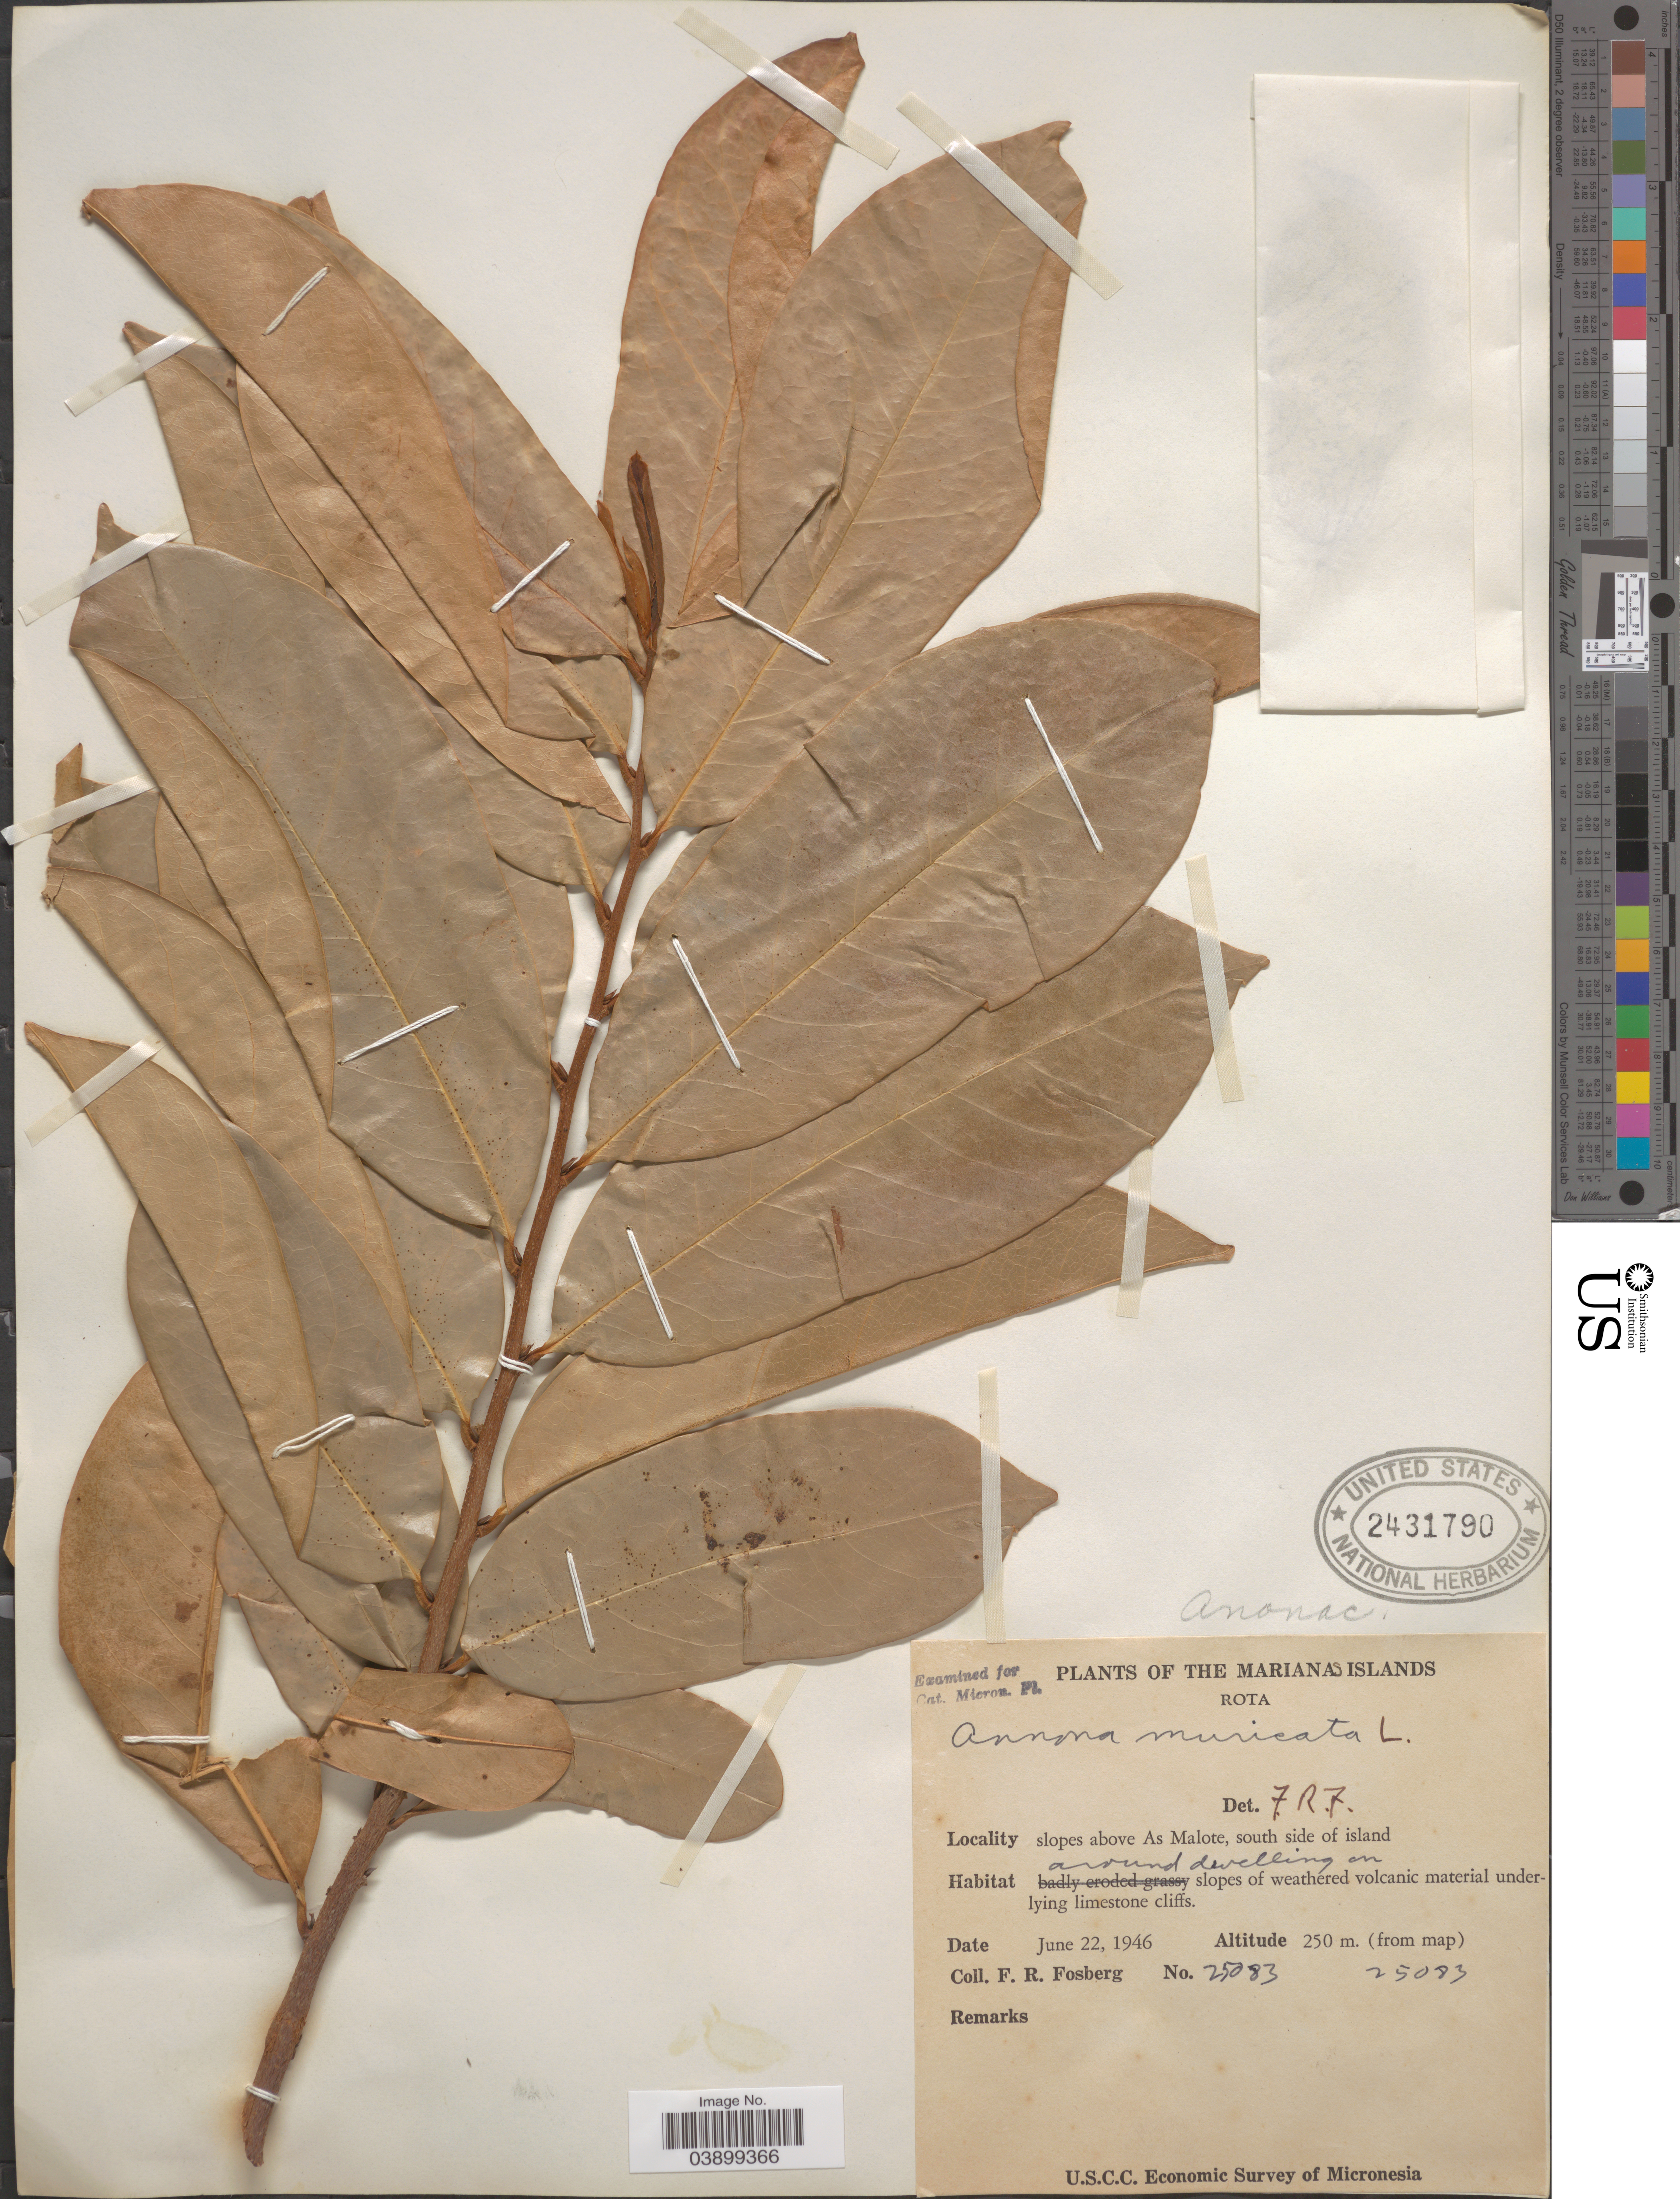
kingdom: Plantae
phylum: Tracheophyta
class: Magnoliopsida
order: Magnoliales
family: Annonaceae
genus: Annona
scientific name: Annona muricata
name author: L.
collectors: F. R. Fosberg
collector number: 25083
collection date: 1946-06-22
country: Northern Mariana Islands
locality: Marianas Islands. Rota. Slopes above As Malote, south side of island.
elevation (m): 250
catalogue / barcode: US 2431790